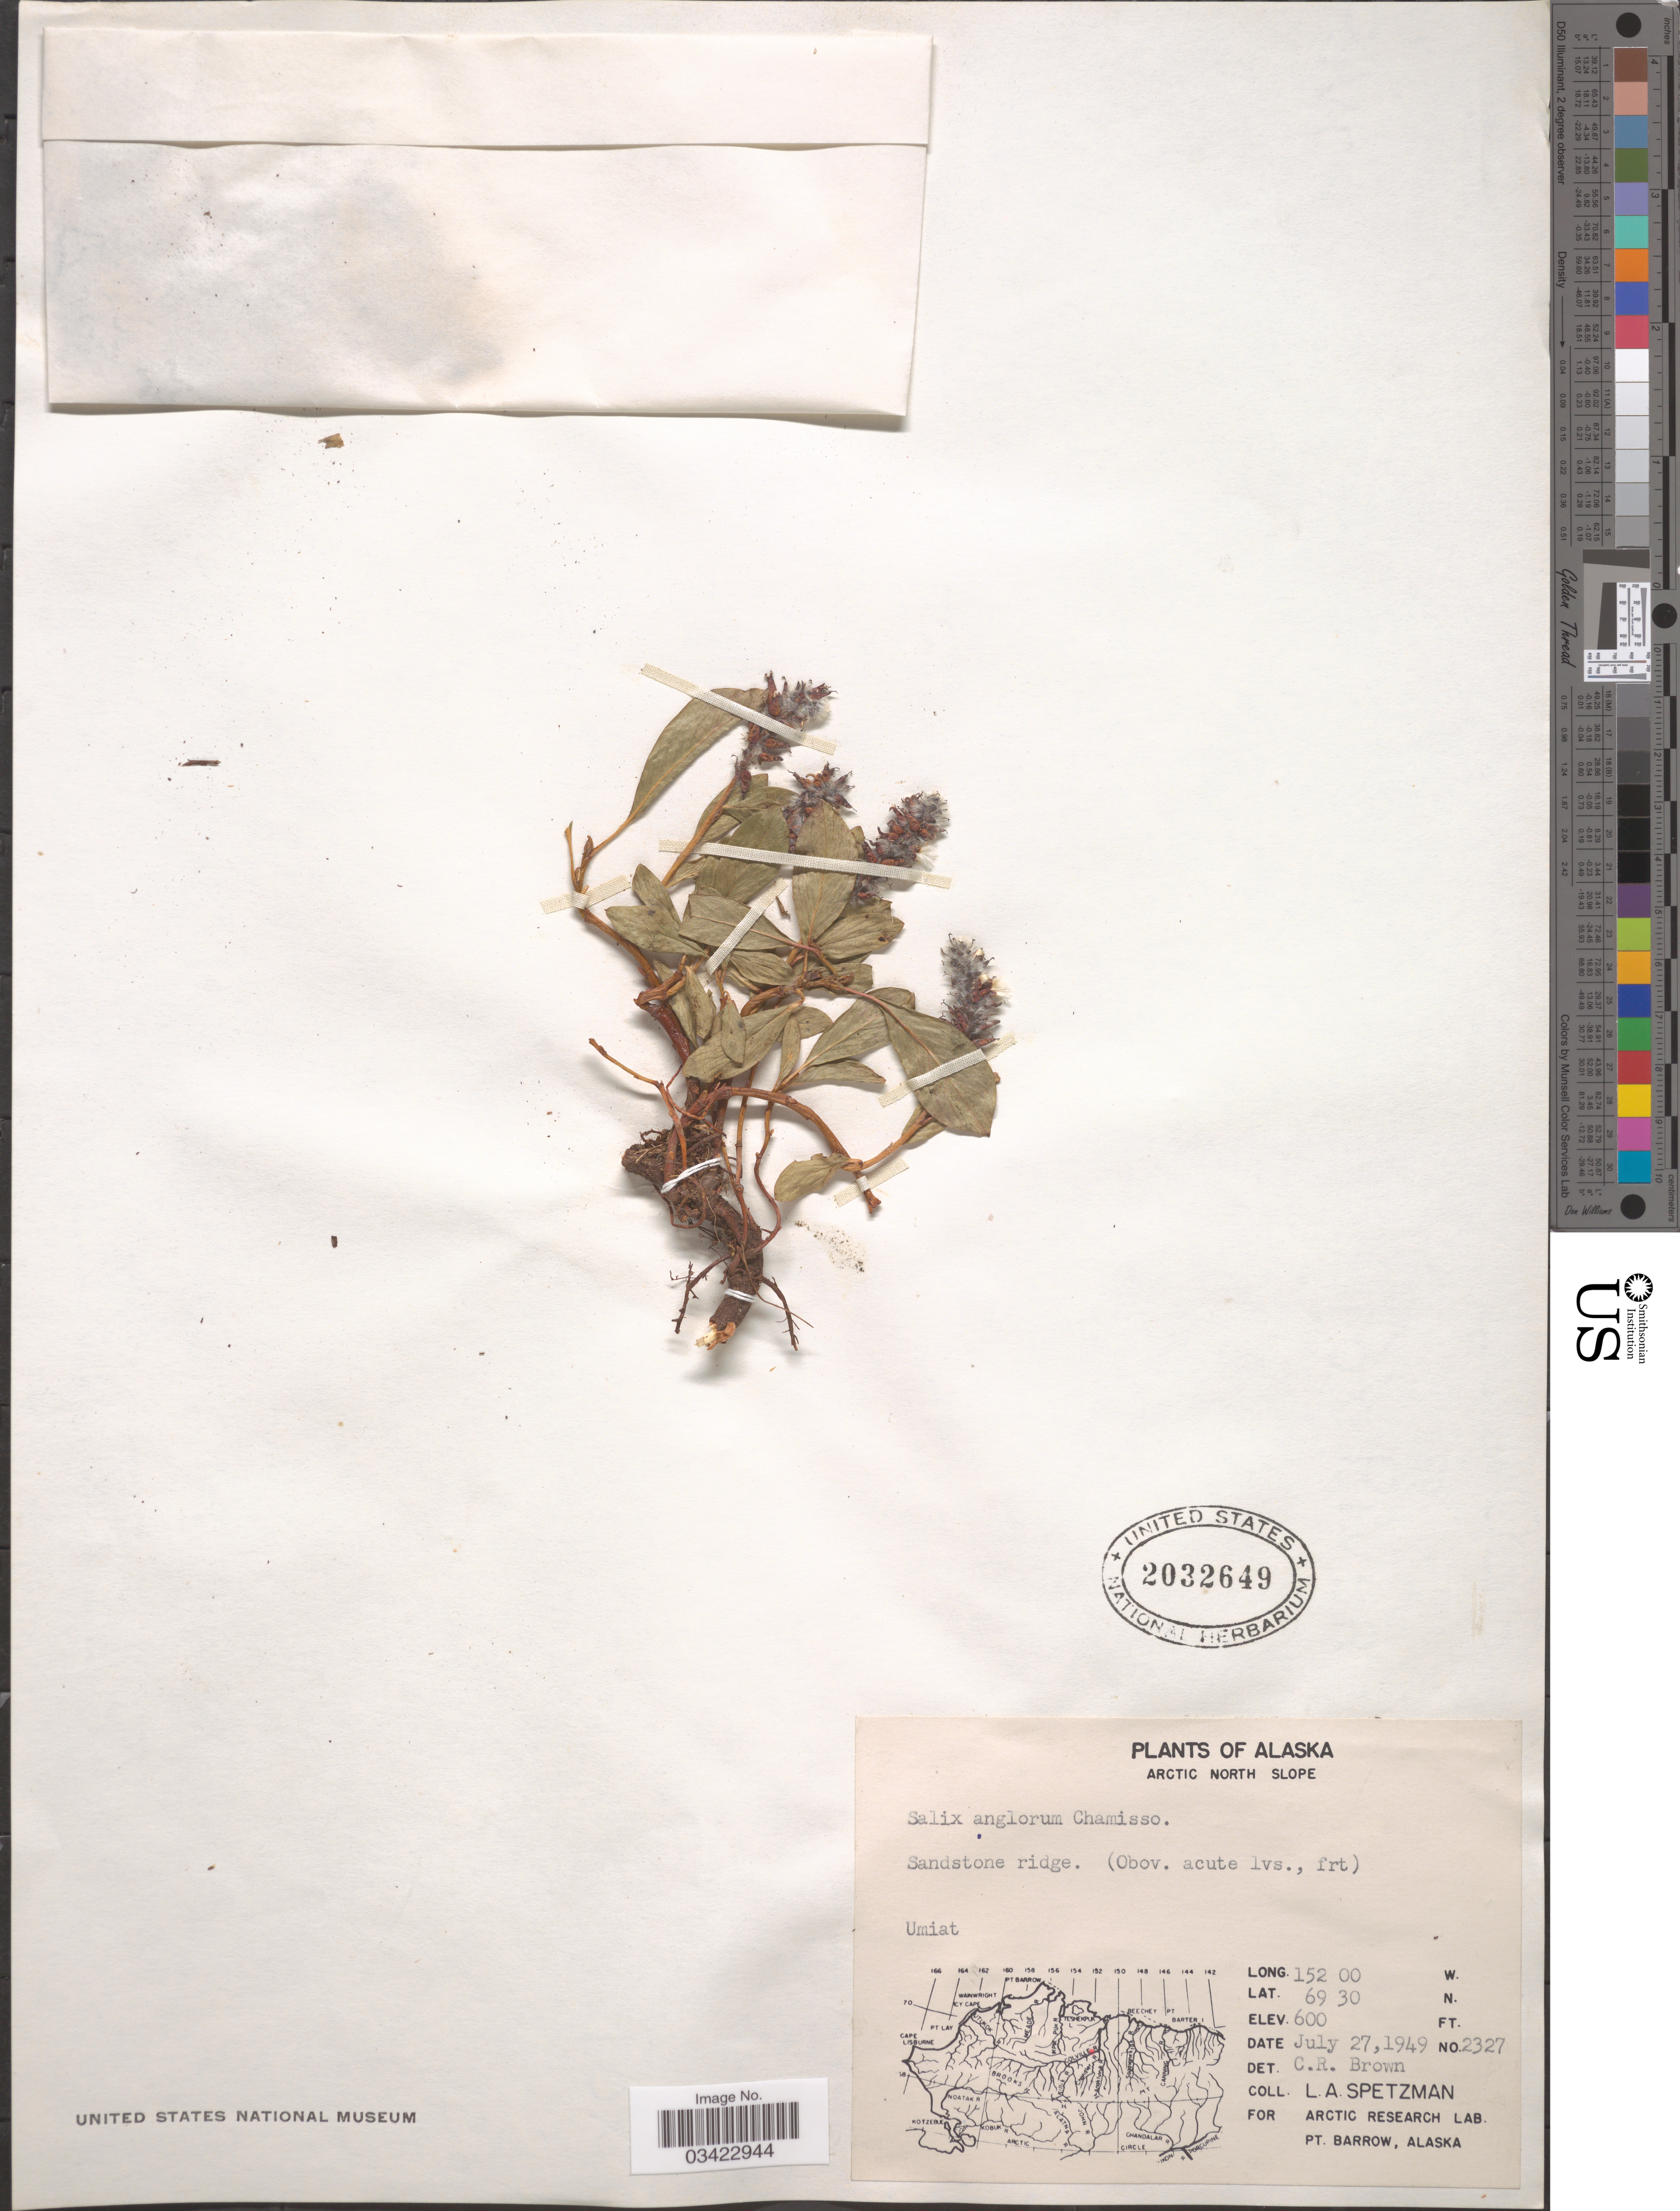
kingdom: Plantae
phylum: Tracheophyta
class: Magnoliopsida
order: Malpighiales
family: Salicaceae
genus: Salix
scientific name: Salix anglorum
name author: Cham.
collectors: L. Spetzman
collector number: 2327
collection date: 1949-07-27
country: United States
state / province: Alaska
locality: Arctic North Slope. Umiat.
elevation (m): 183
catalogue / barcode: US 2032649